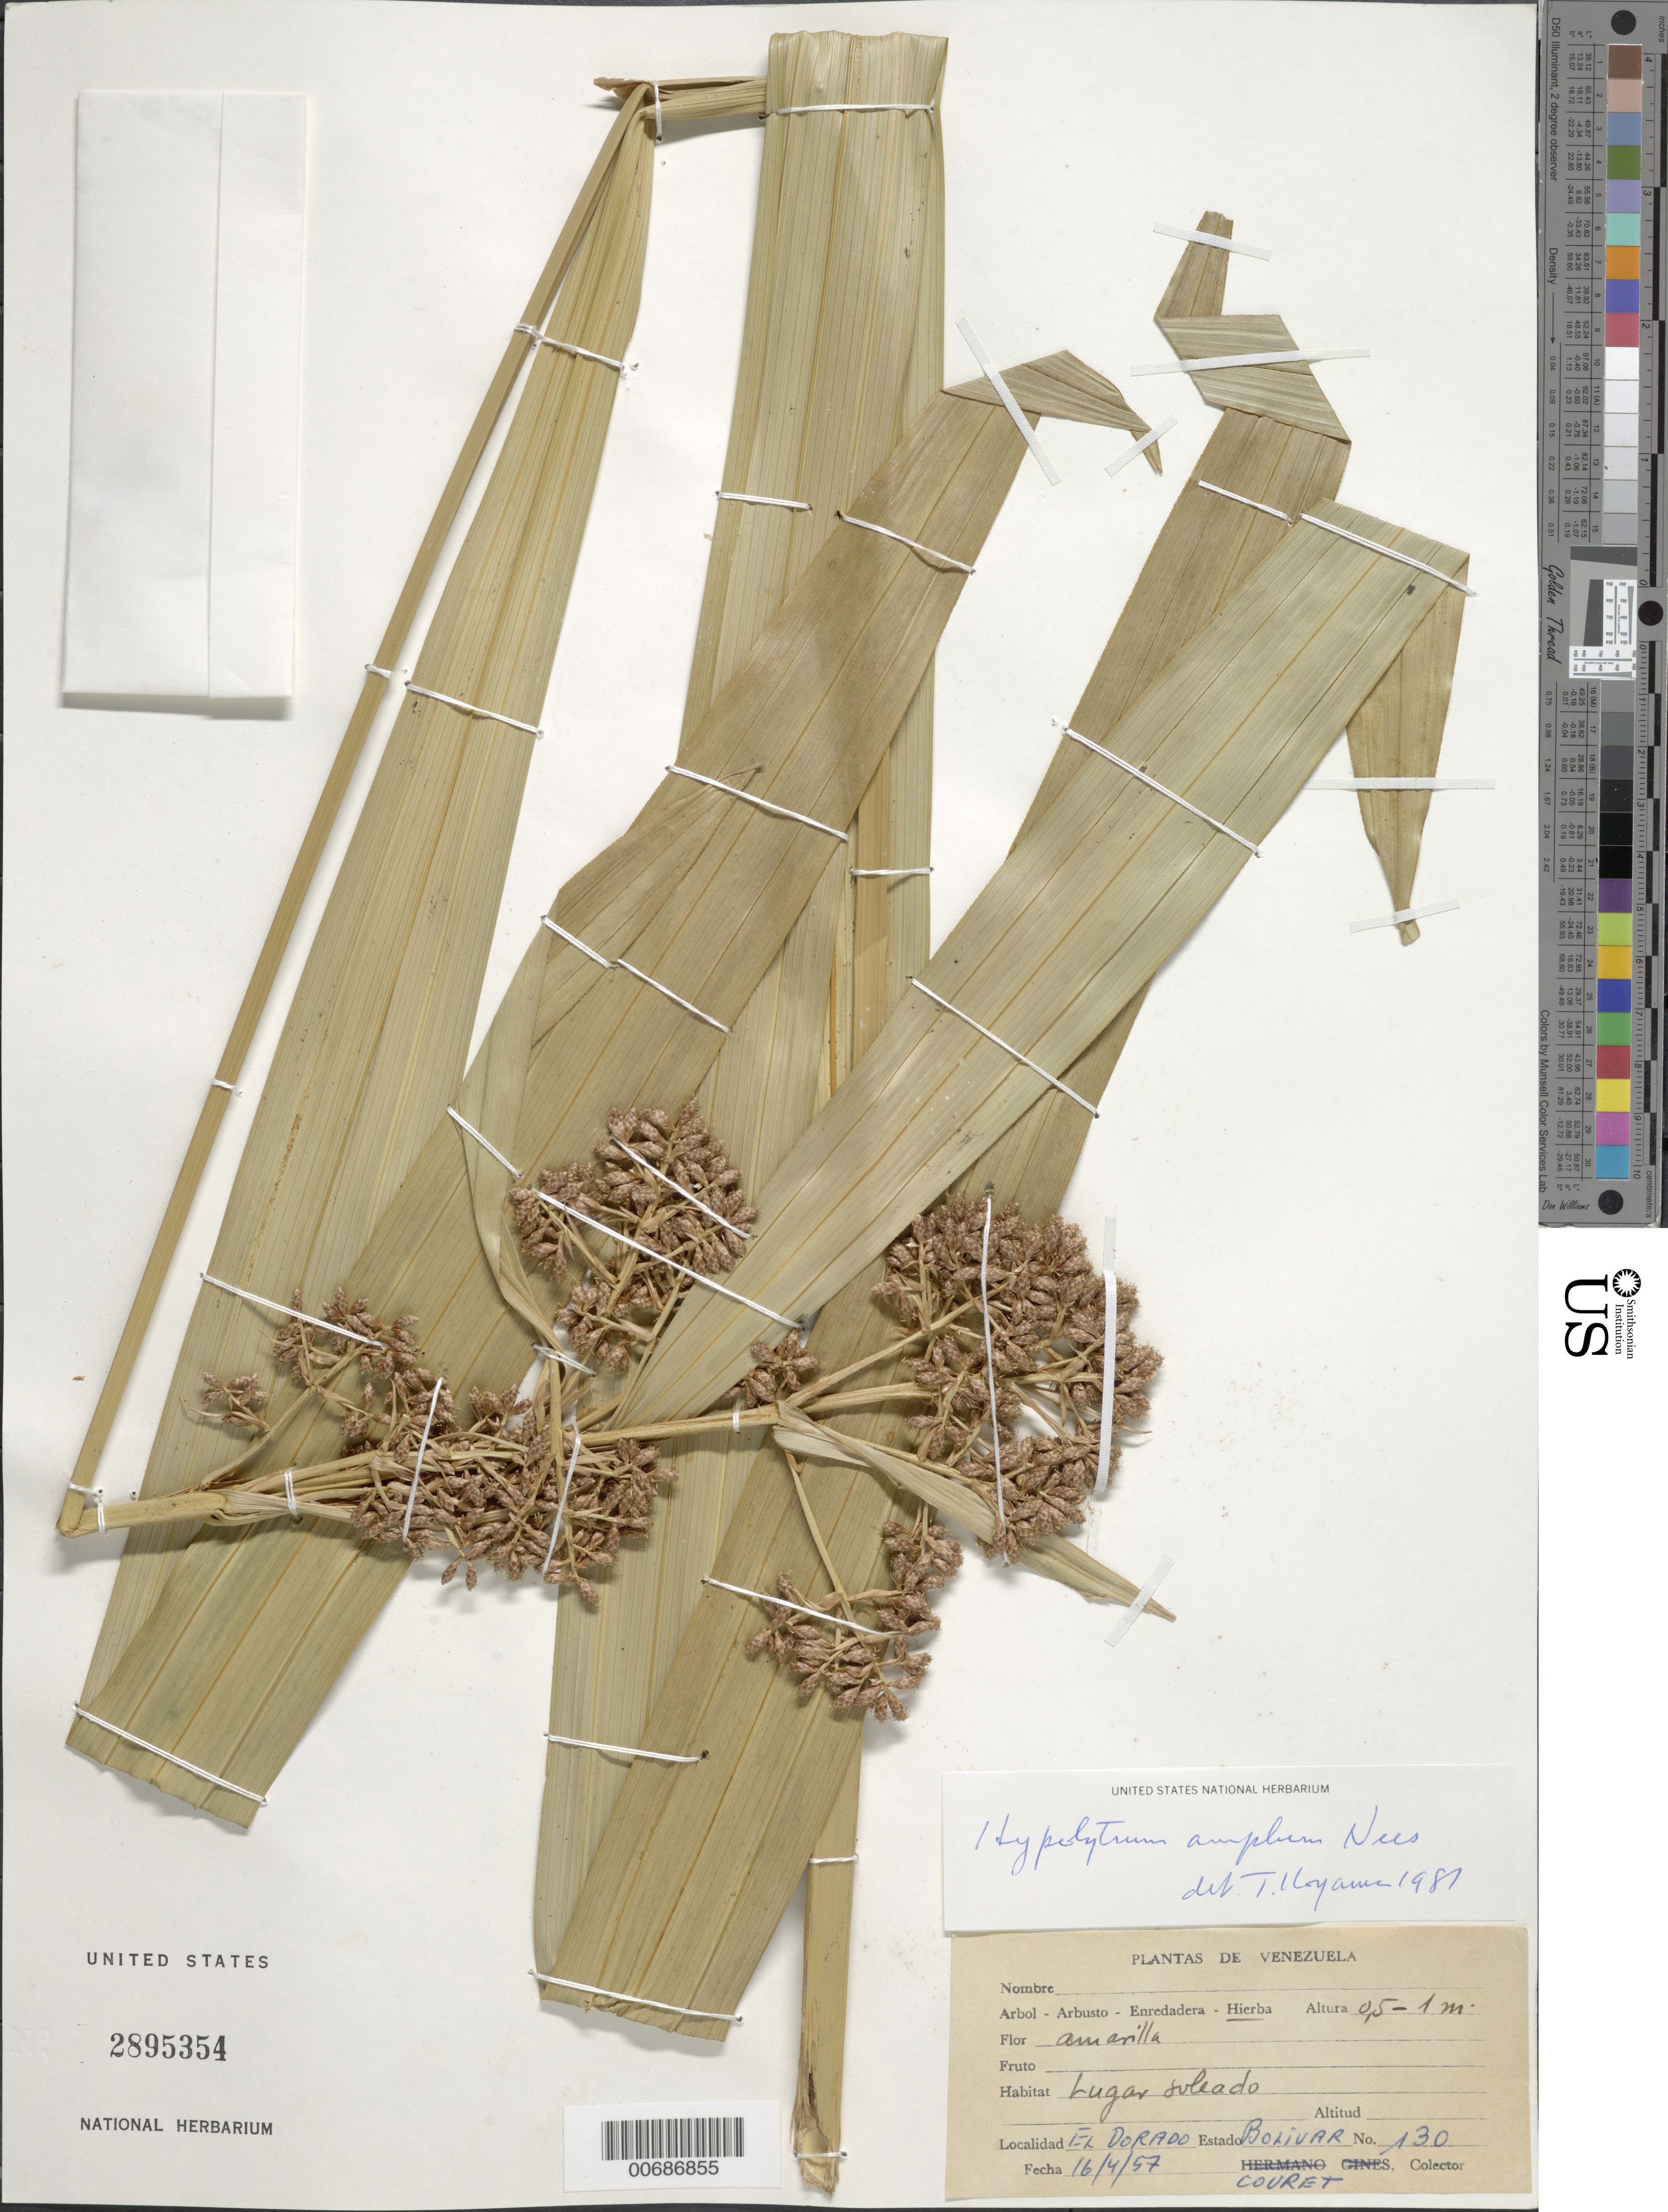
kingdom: Plantae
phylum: Tracheophyta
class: Liliopsida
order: Poales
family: Cyperaceae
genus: Hypolytrum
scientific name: Hypolytrum amplum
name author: Poepp. & Kunth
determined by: Koyama, Tetsuo M.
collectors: -. Couret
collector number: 130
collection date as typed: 16-Apr-57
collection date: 1957-04-16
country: Venezuela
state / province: Bolívar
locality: El Dorado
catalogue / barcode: US 2895354